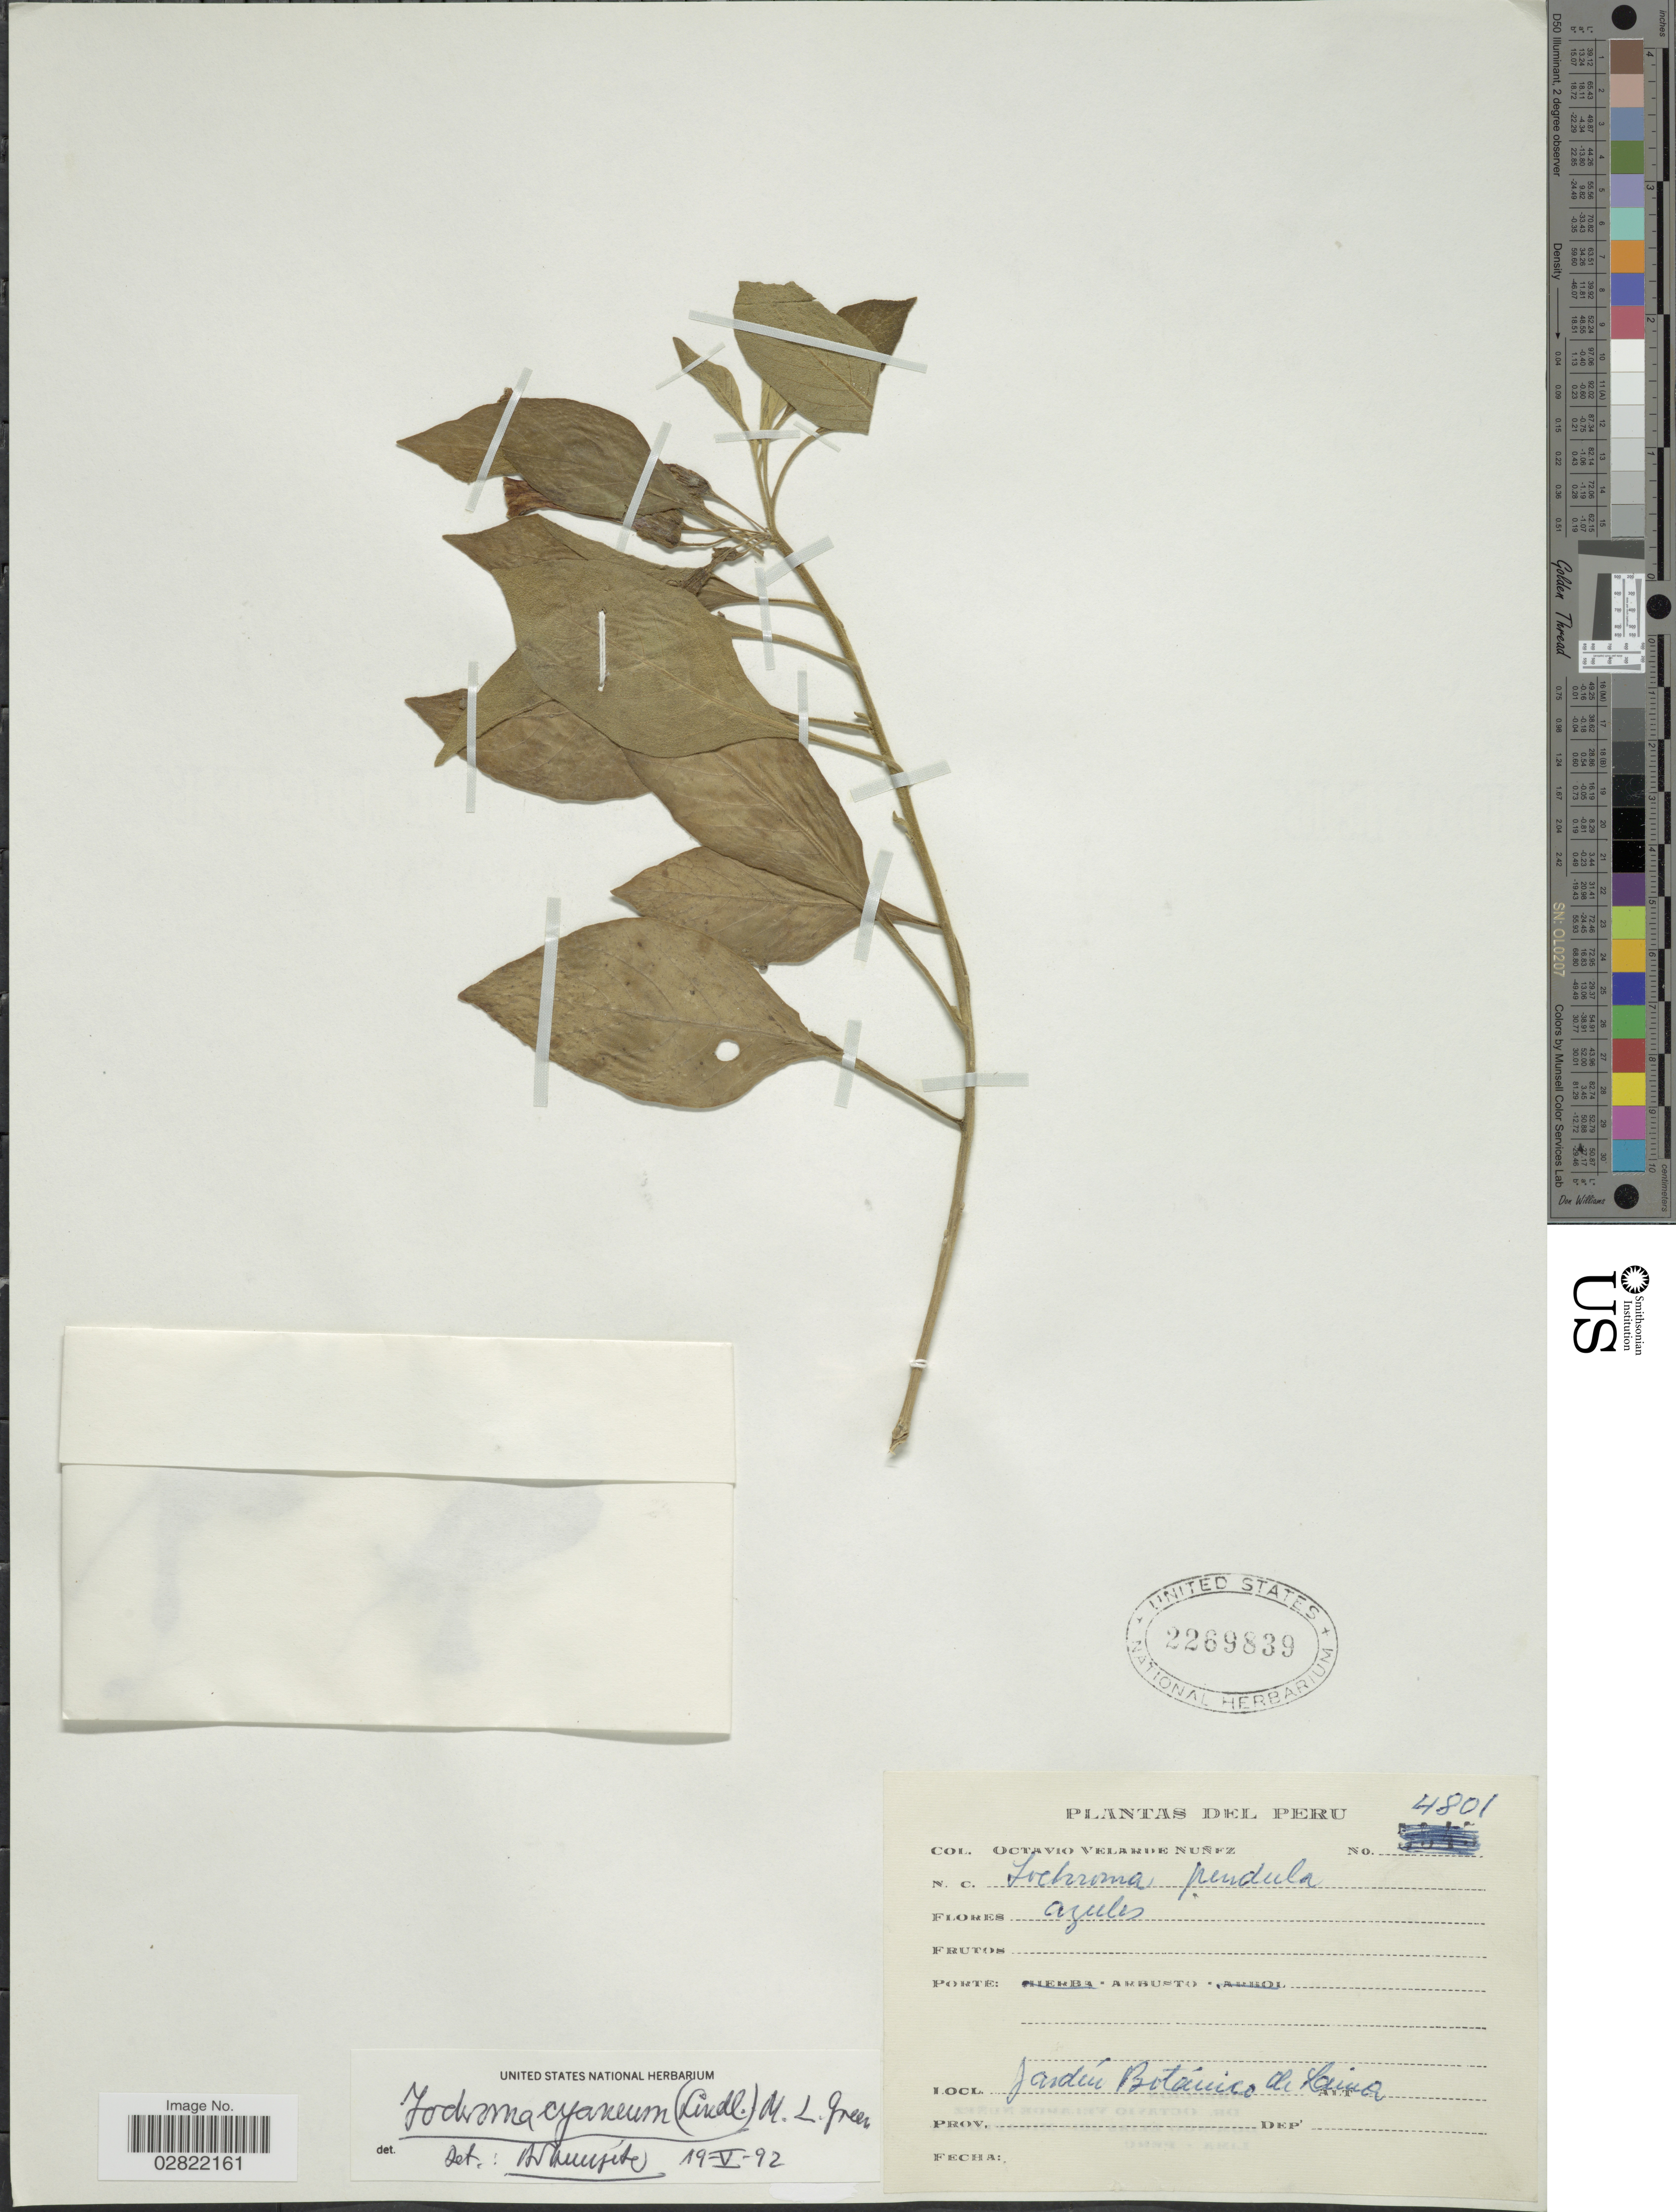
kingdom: Plantae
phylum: Tracheophyta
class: Magnoliopsida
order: Solanales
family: Solanaceae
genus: Iochroma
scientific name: Iochroma cyaneum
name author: (Lindl.) Lawr. & J.M. Tucker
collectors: O. Velarde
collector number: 4801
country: Peru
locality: Jardín Botanico de Lima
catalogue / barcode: US 2269839